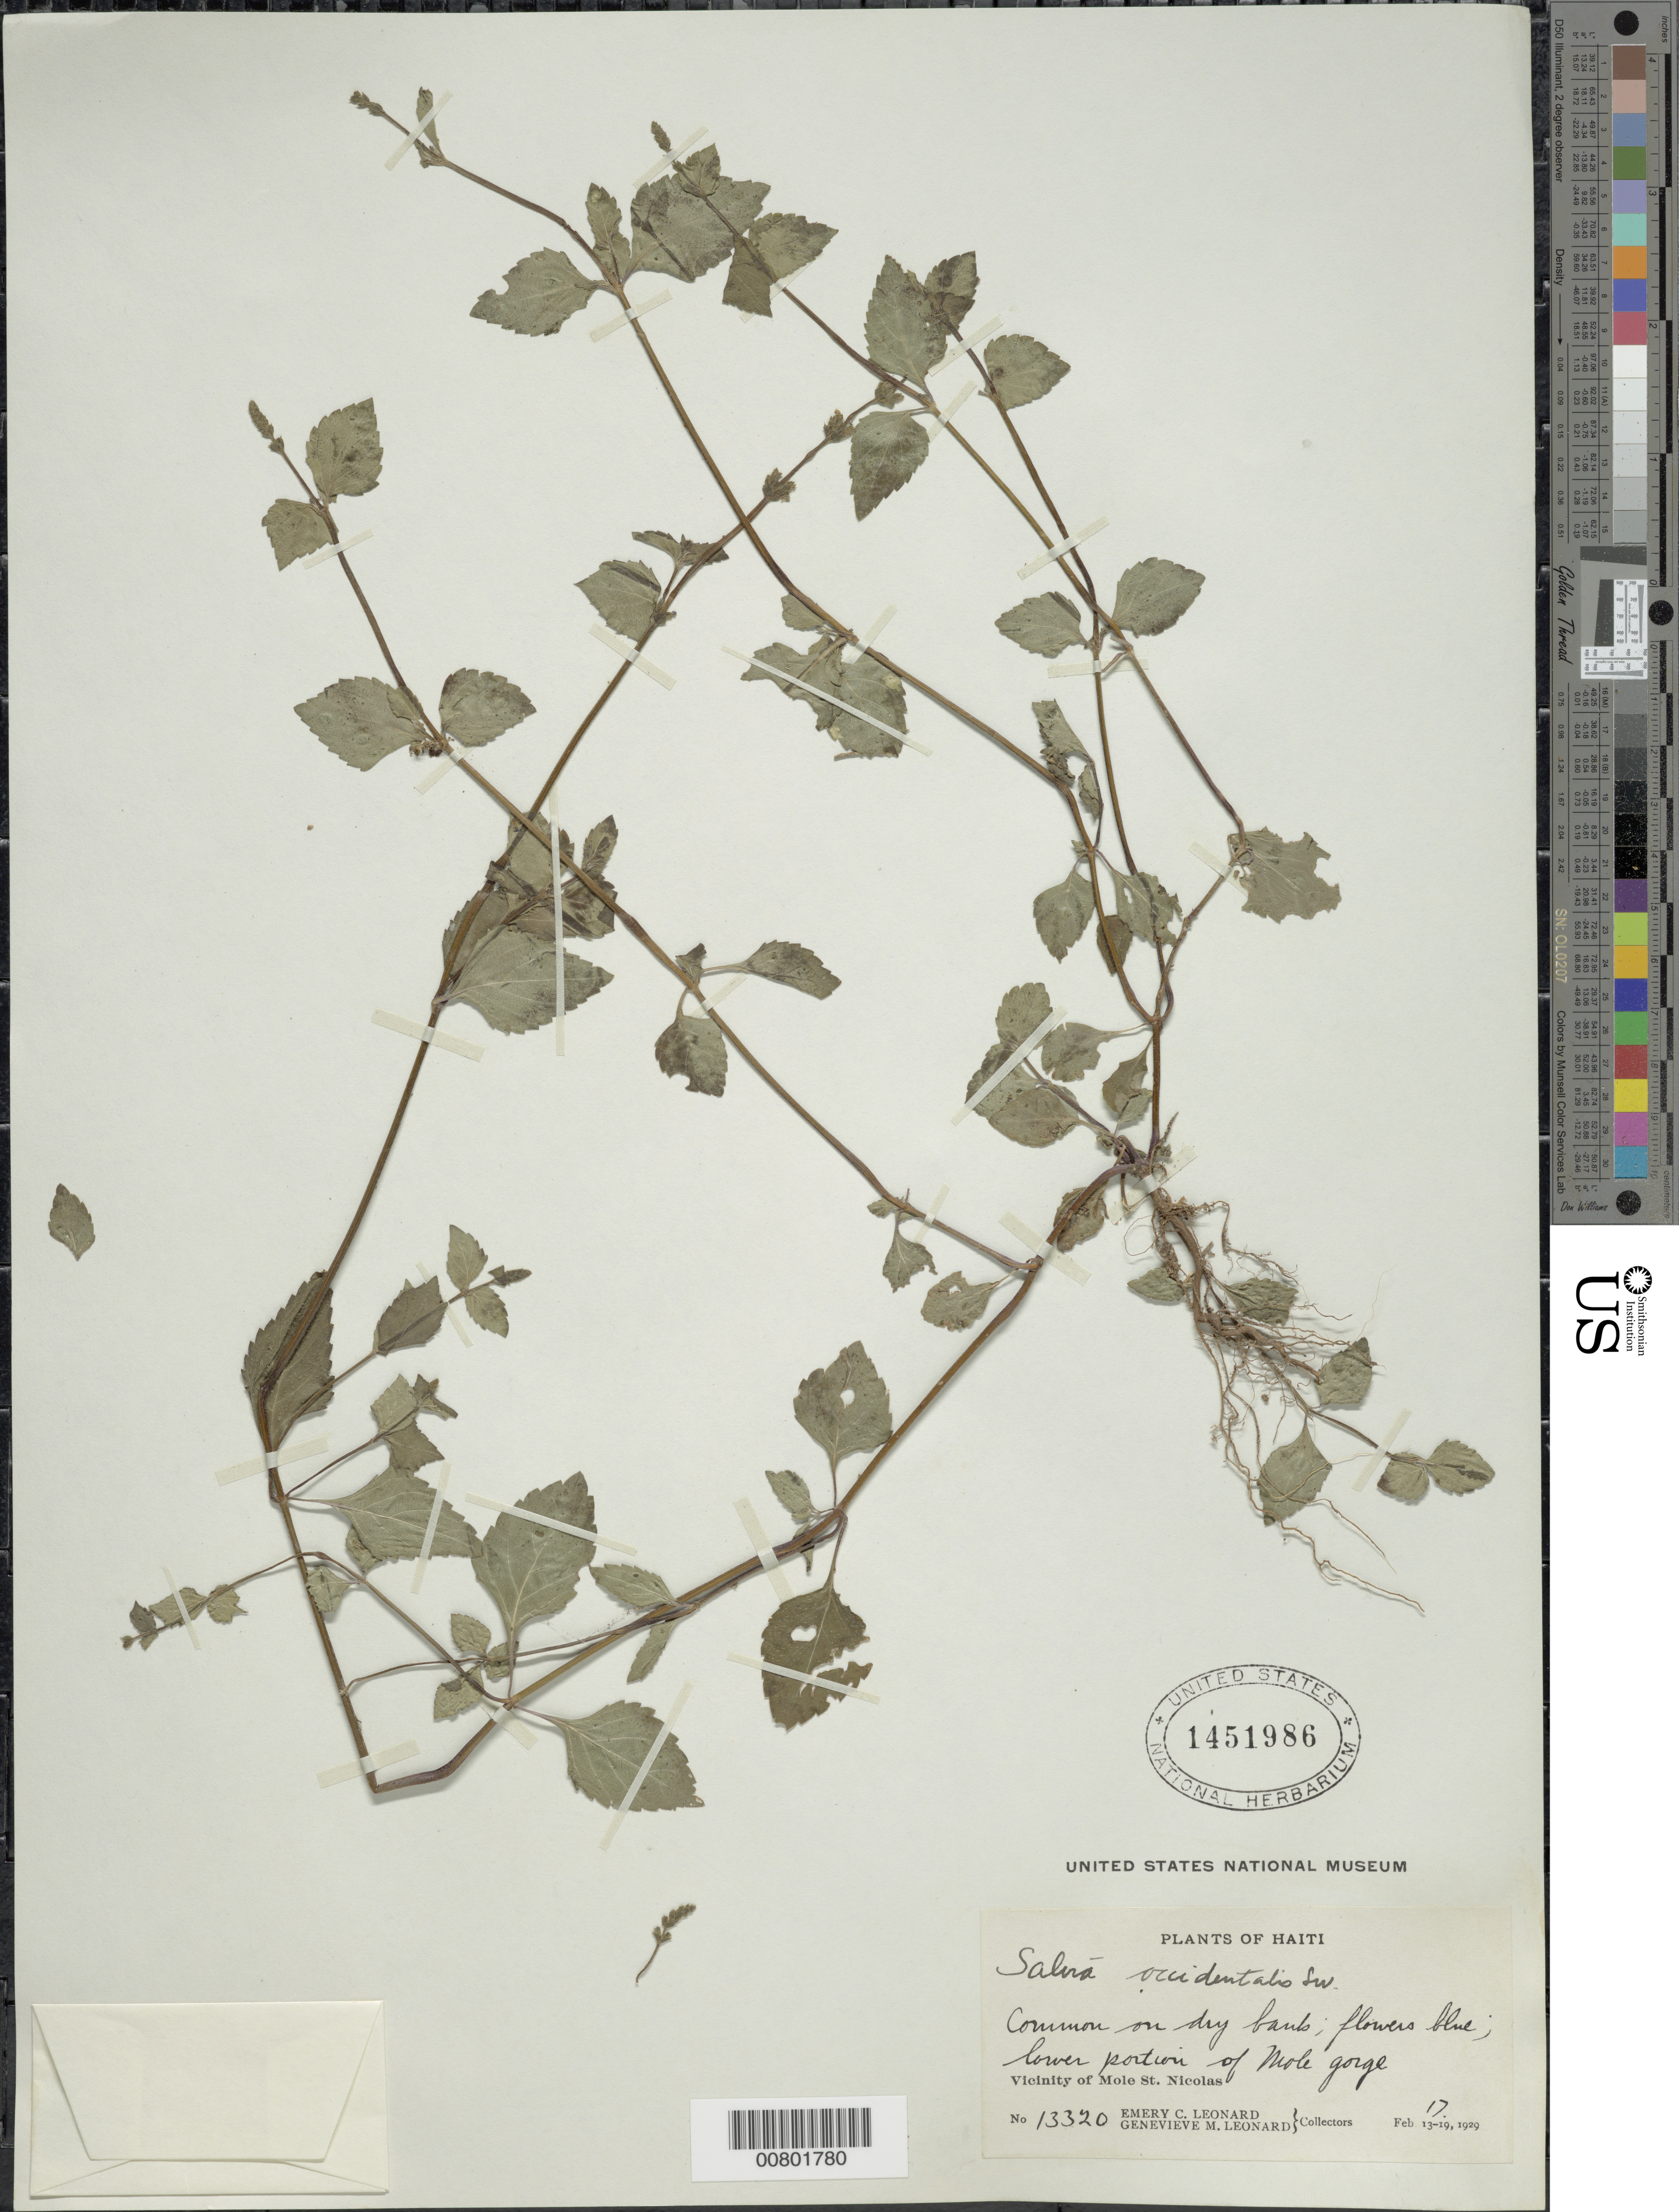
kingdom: Plantae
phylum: Tracheophyta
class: Magnoliopsida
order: Lamiales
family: Lamiaceae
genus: Salvia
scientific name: Salvia occidentalis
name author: Sw.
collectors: E. C. Leonard & G. M. Leonard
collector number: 13320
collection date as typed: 17 Feb 1929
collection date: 1929-02-17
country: Haiti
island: Hispaniola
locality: Mole St. Nicolas, lower portion of Mole gorge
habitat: Dry banks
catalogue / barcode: US 1451986